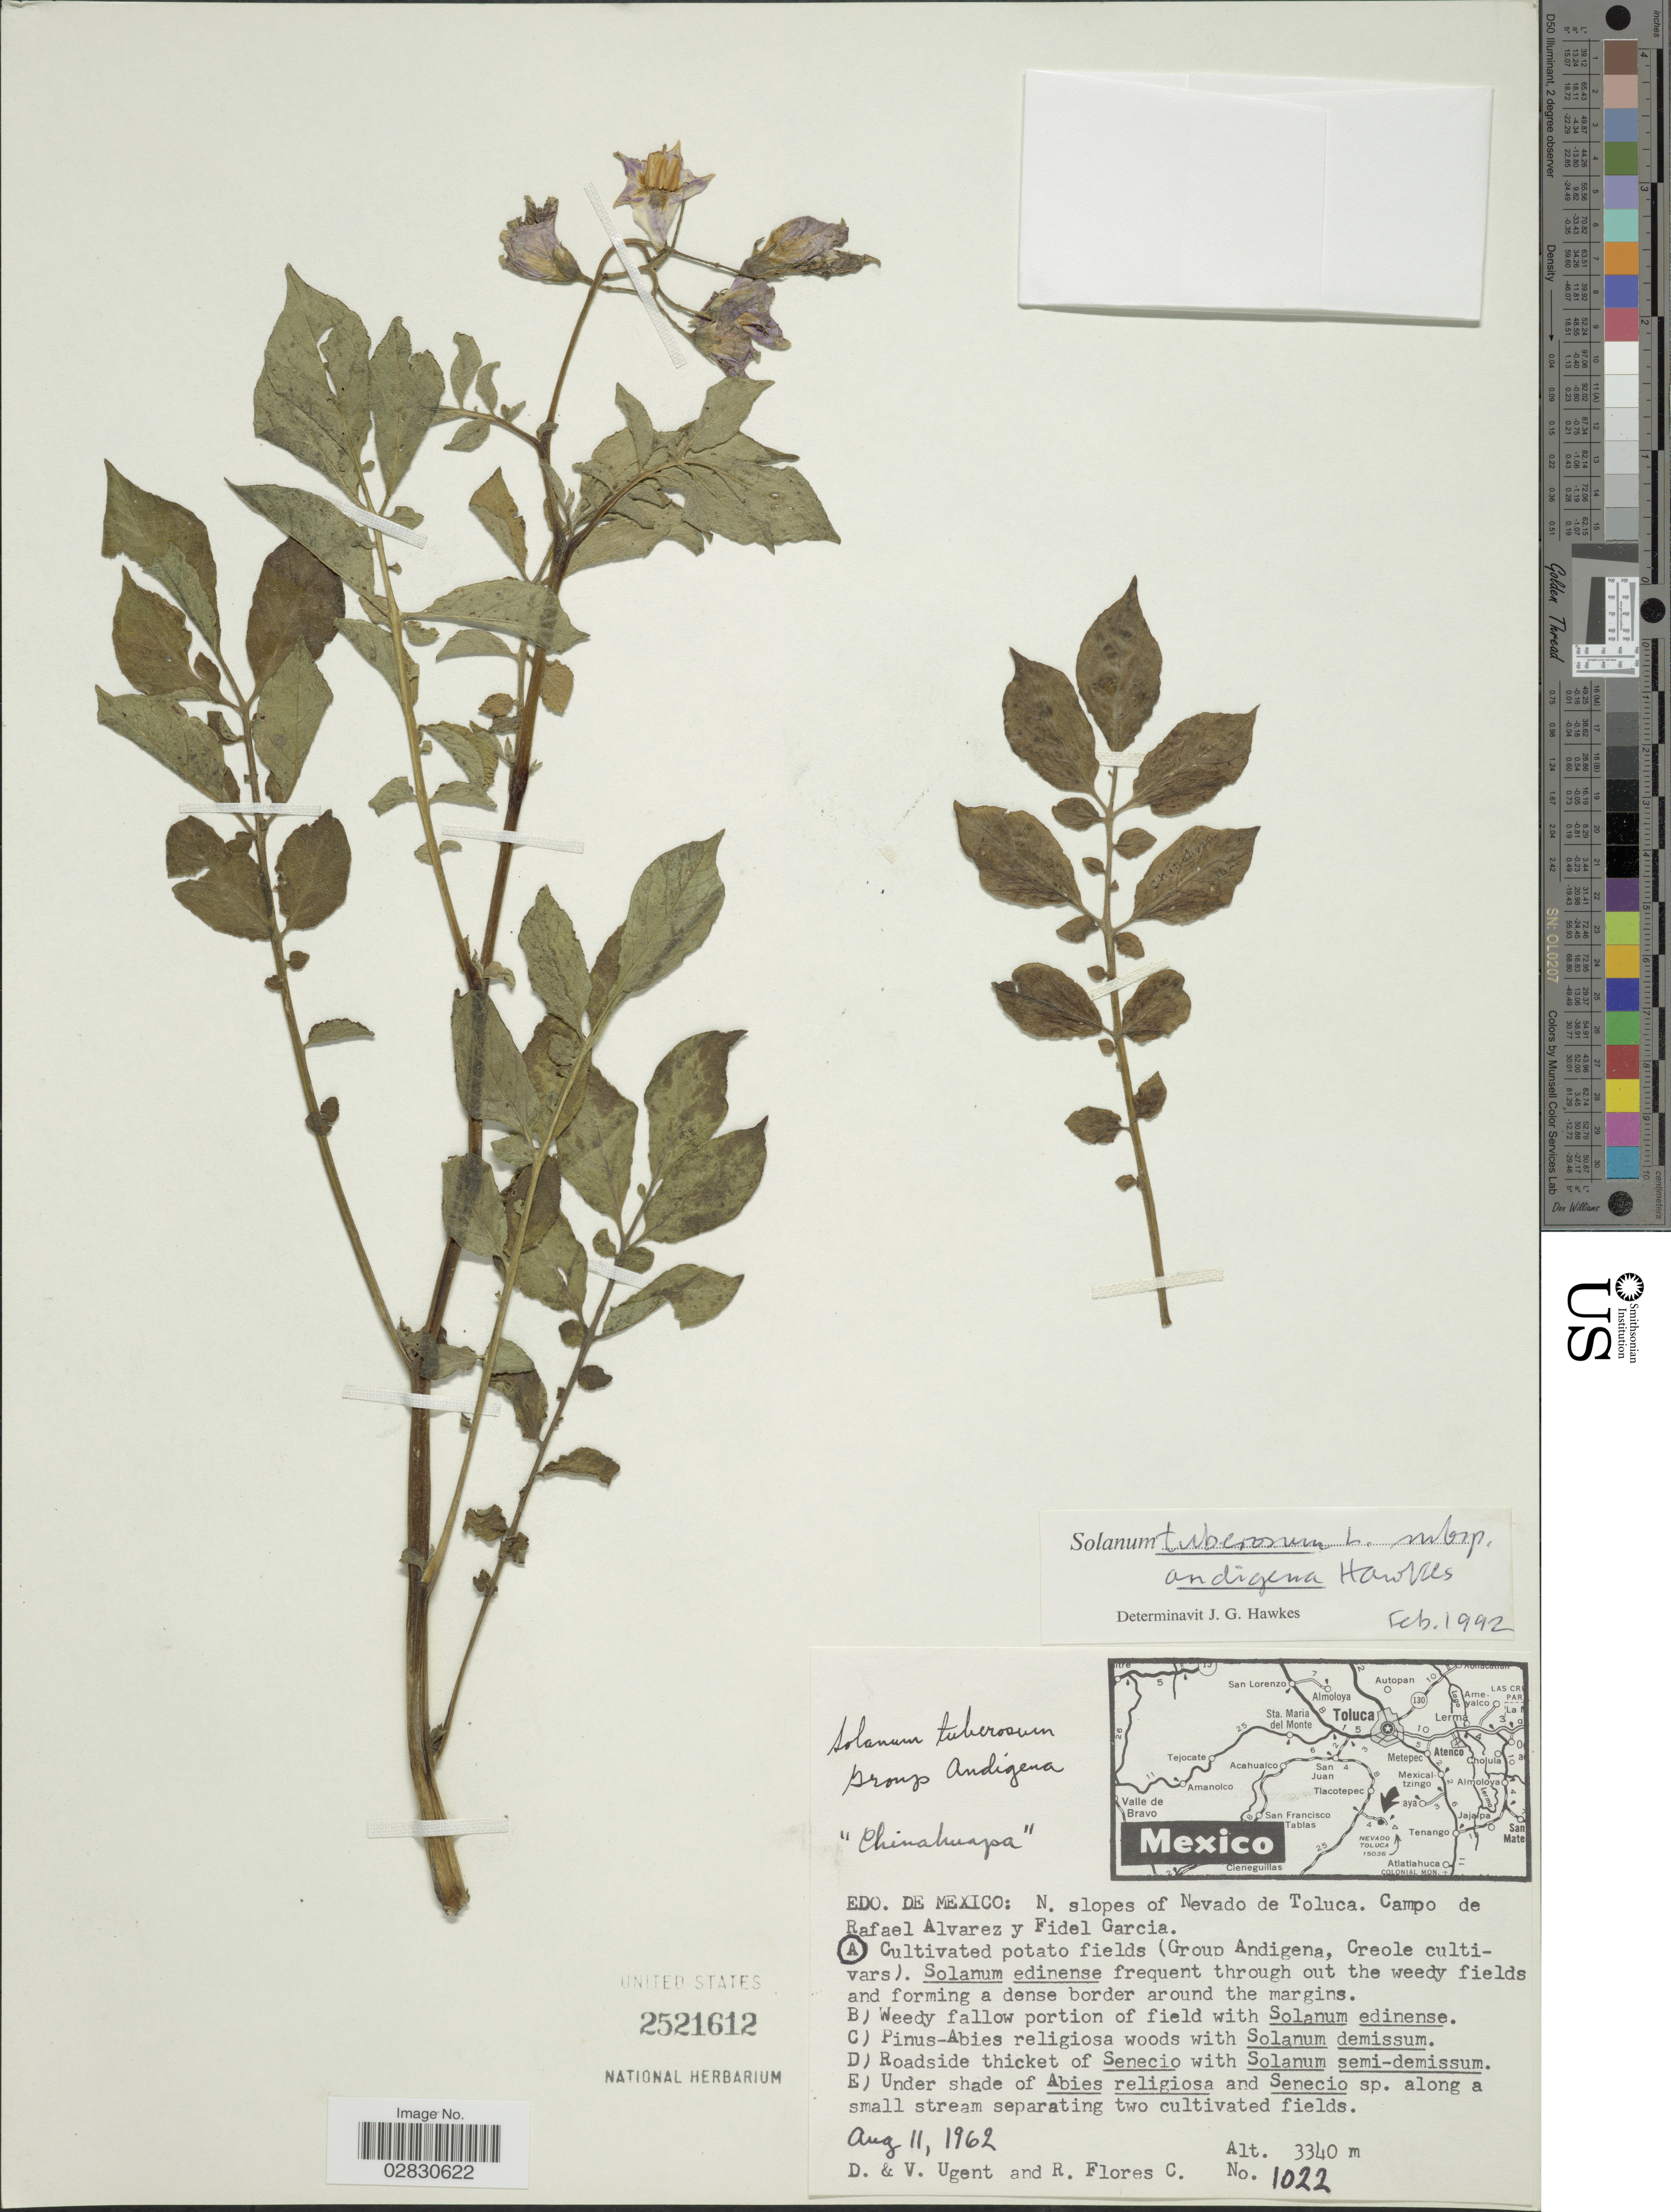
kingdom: Plantae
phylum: Tracheophyta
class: Magnoliopsida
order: Solanales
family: Solanaceae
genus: Solanum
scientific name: Solanum tuberosum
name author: L.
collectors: D. Ugent, V. Ugent & R. Flores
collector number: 1022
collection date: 1962-08-11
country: Mexico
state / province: México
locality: Edo. de Mexico: N. slopes of Nevado de Toluca. Campo de Rafael Alvarez y Fidel Garcia.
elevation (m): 3340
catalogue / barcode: US 2521612